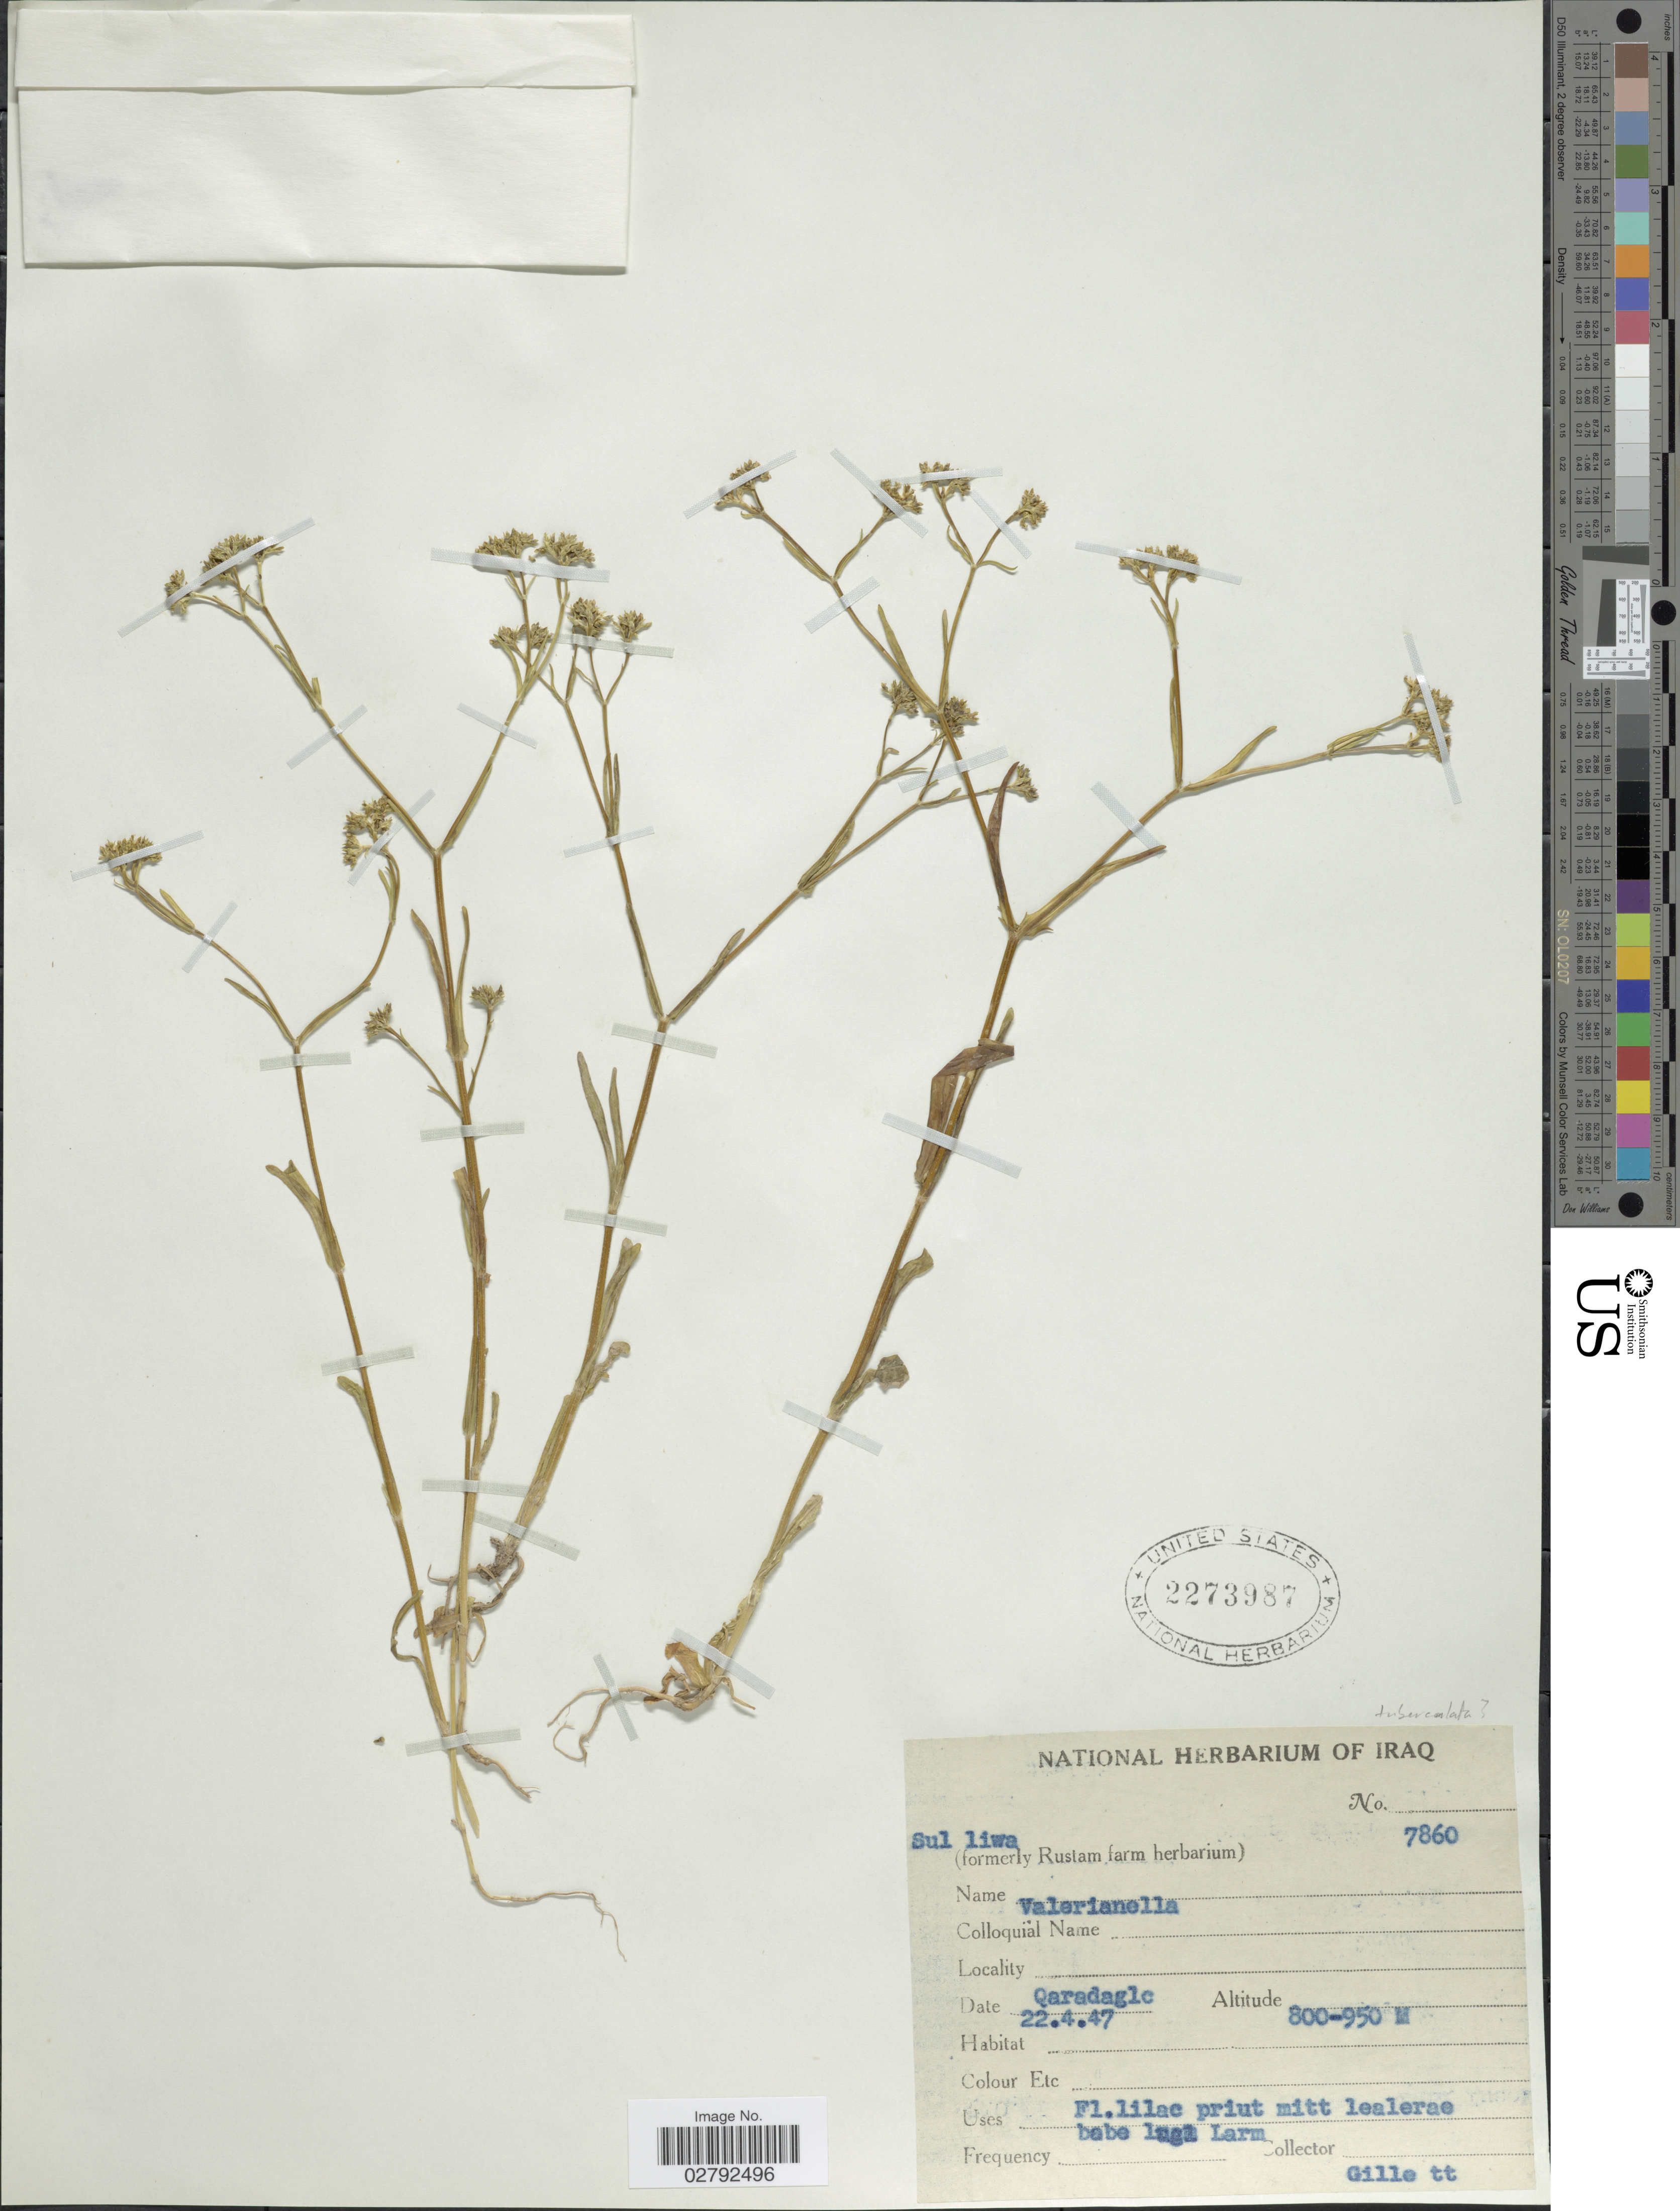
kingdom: Plantae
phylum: Tracheophyta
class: Magnoliopsida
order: Dipsacales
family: Caprifoliaceae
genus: Valerianella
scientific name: Valerianella tuberculata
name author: Boiss.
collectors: Gillett, --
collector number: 7860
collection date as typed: Transcribed d/m/y: 22/4/47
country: Iraq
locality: Qaradaglc.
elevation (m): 800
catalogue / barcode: US 2273987